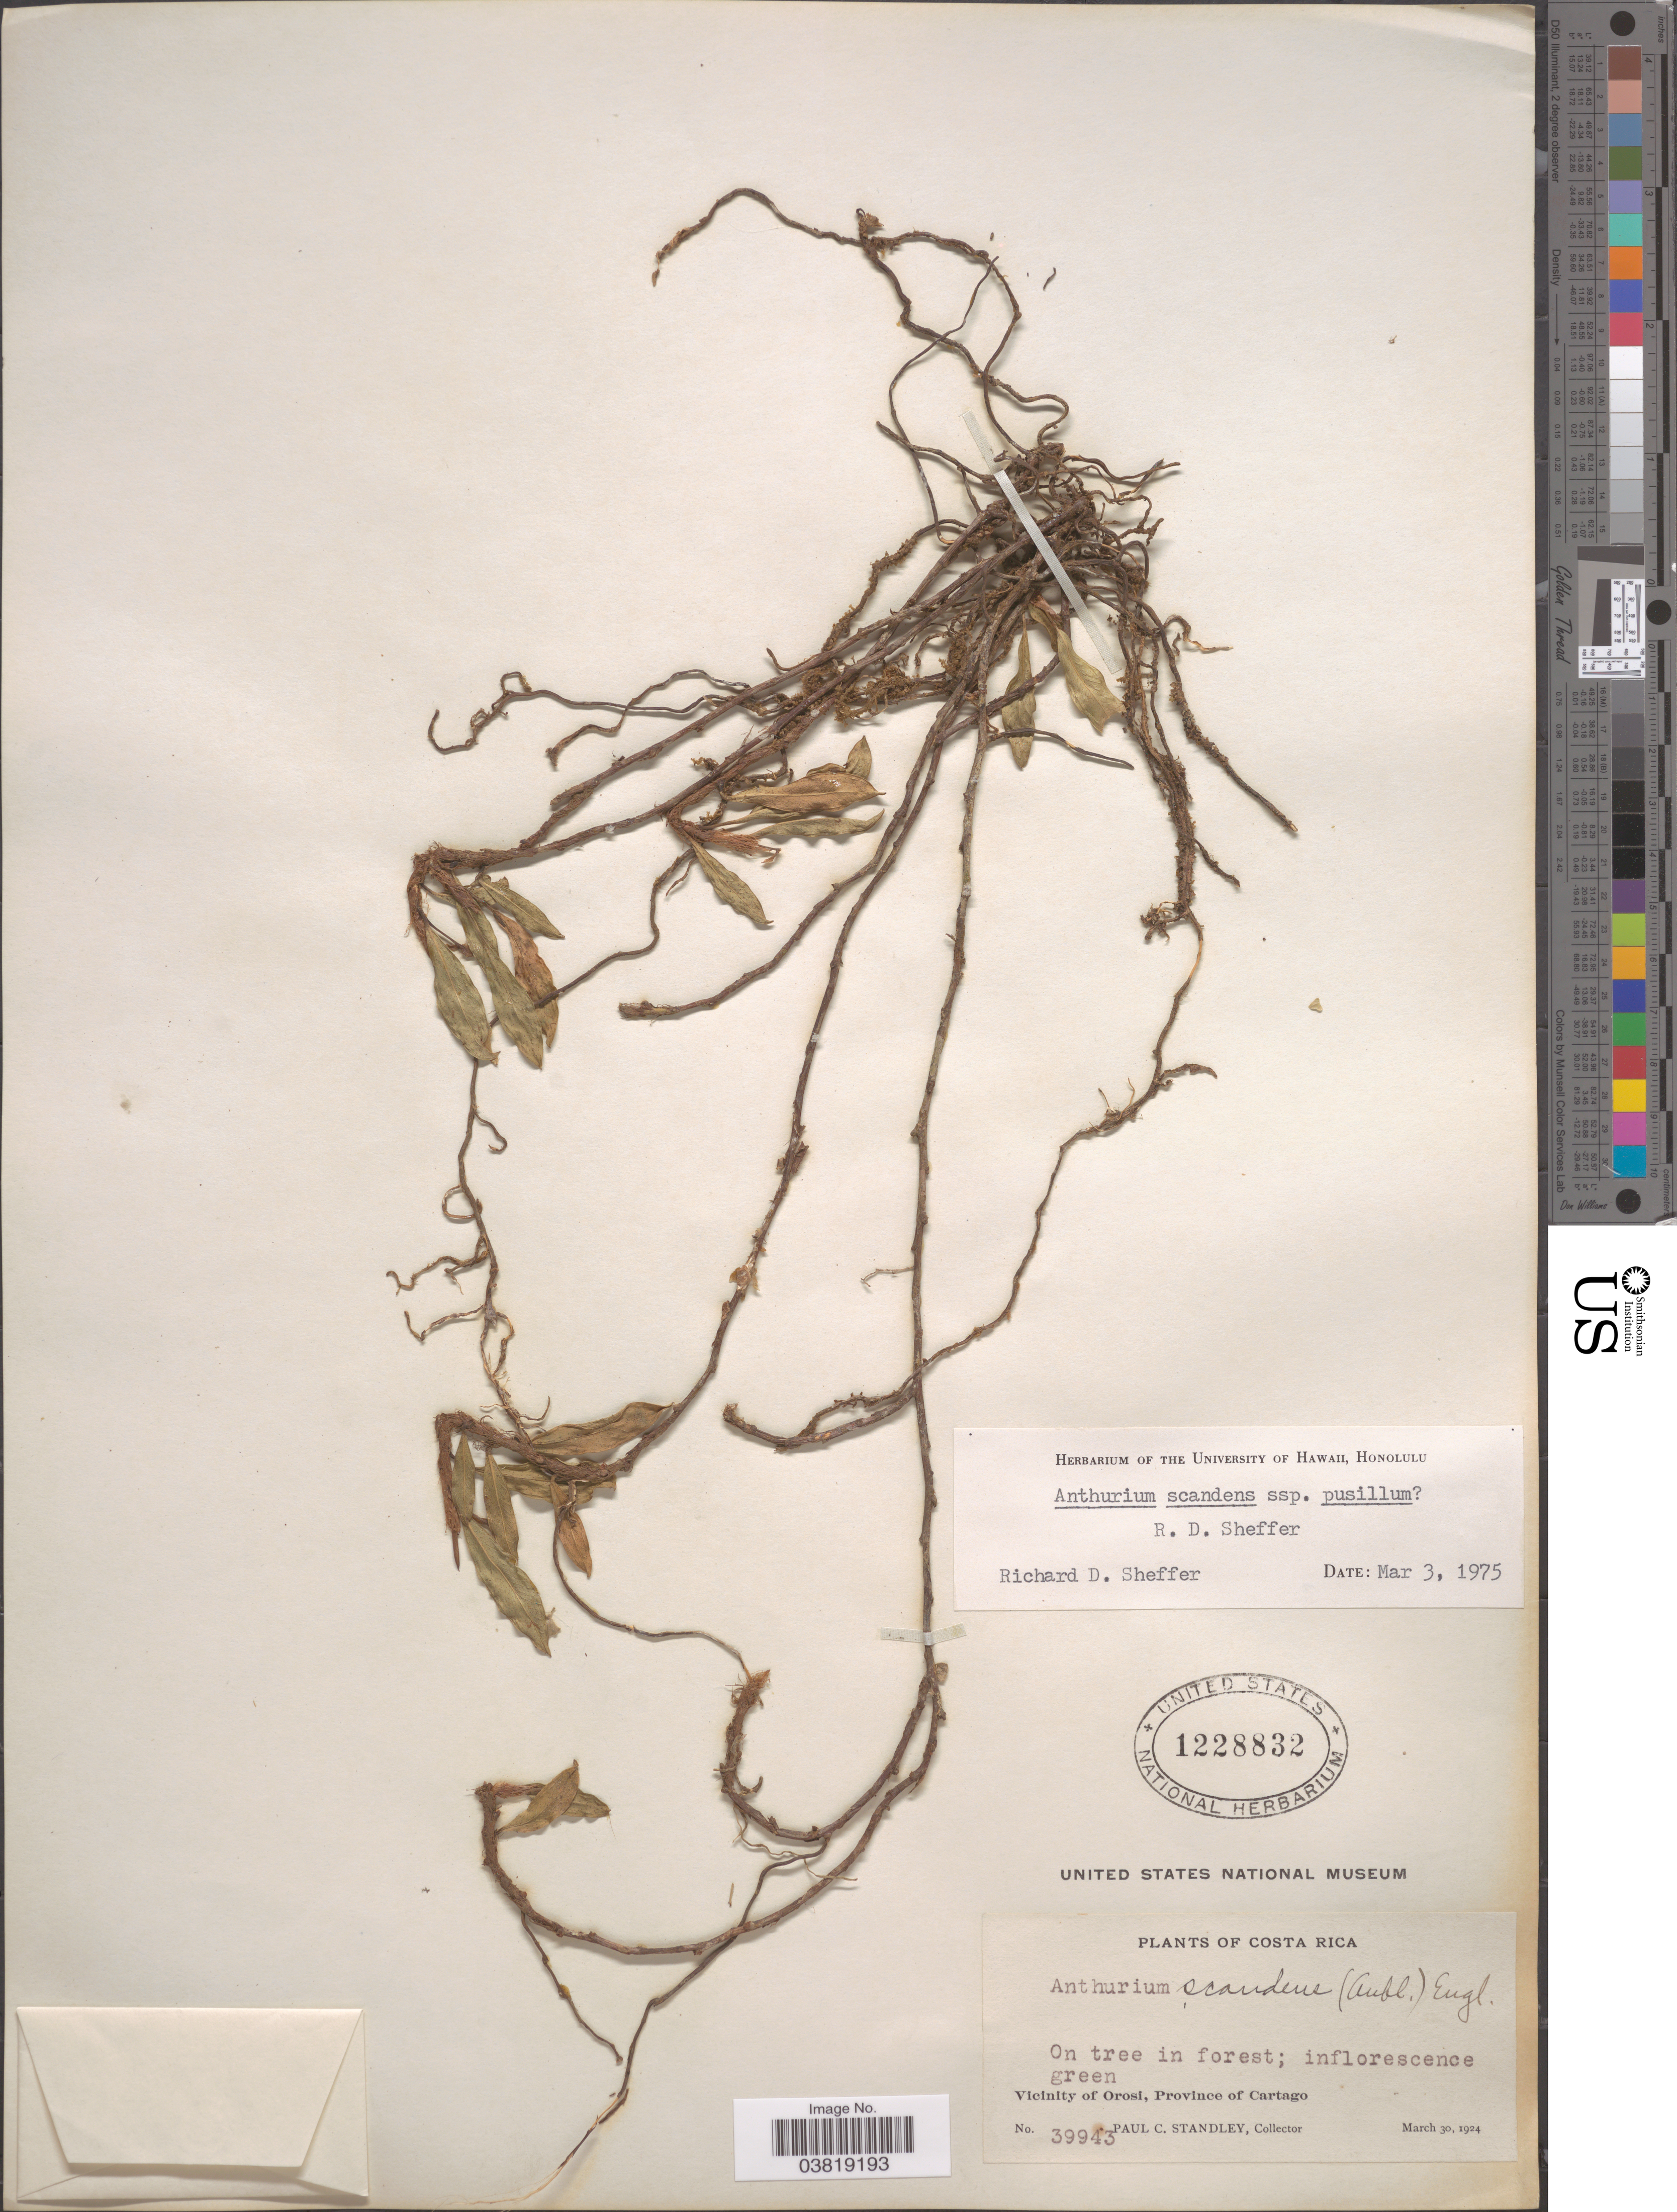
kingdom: Plantae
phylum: Tracheophyta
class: Liliopsida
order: Alismatales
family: Araceae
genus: Anthurium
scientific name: Anthurium scandens subsp. pusillum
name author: Sheffer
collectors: P. C. Standley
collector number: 39943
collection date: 1924-03-30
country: Costa Rica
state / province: Cartago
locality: Vicinity of Orosi.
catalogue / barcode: US 1228832